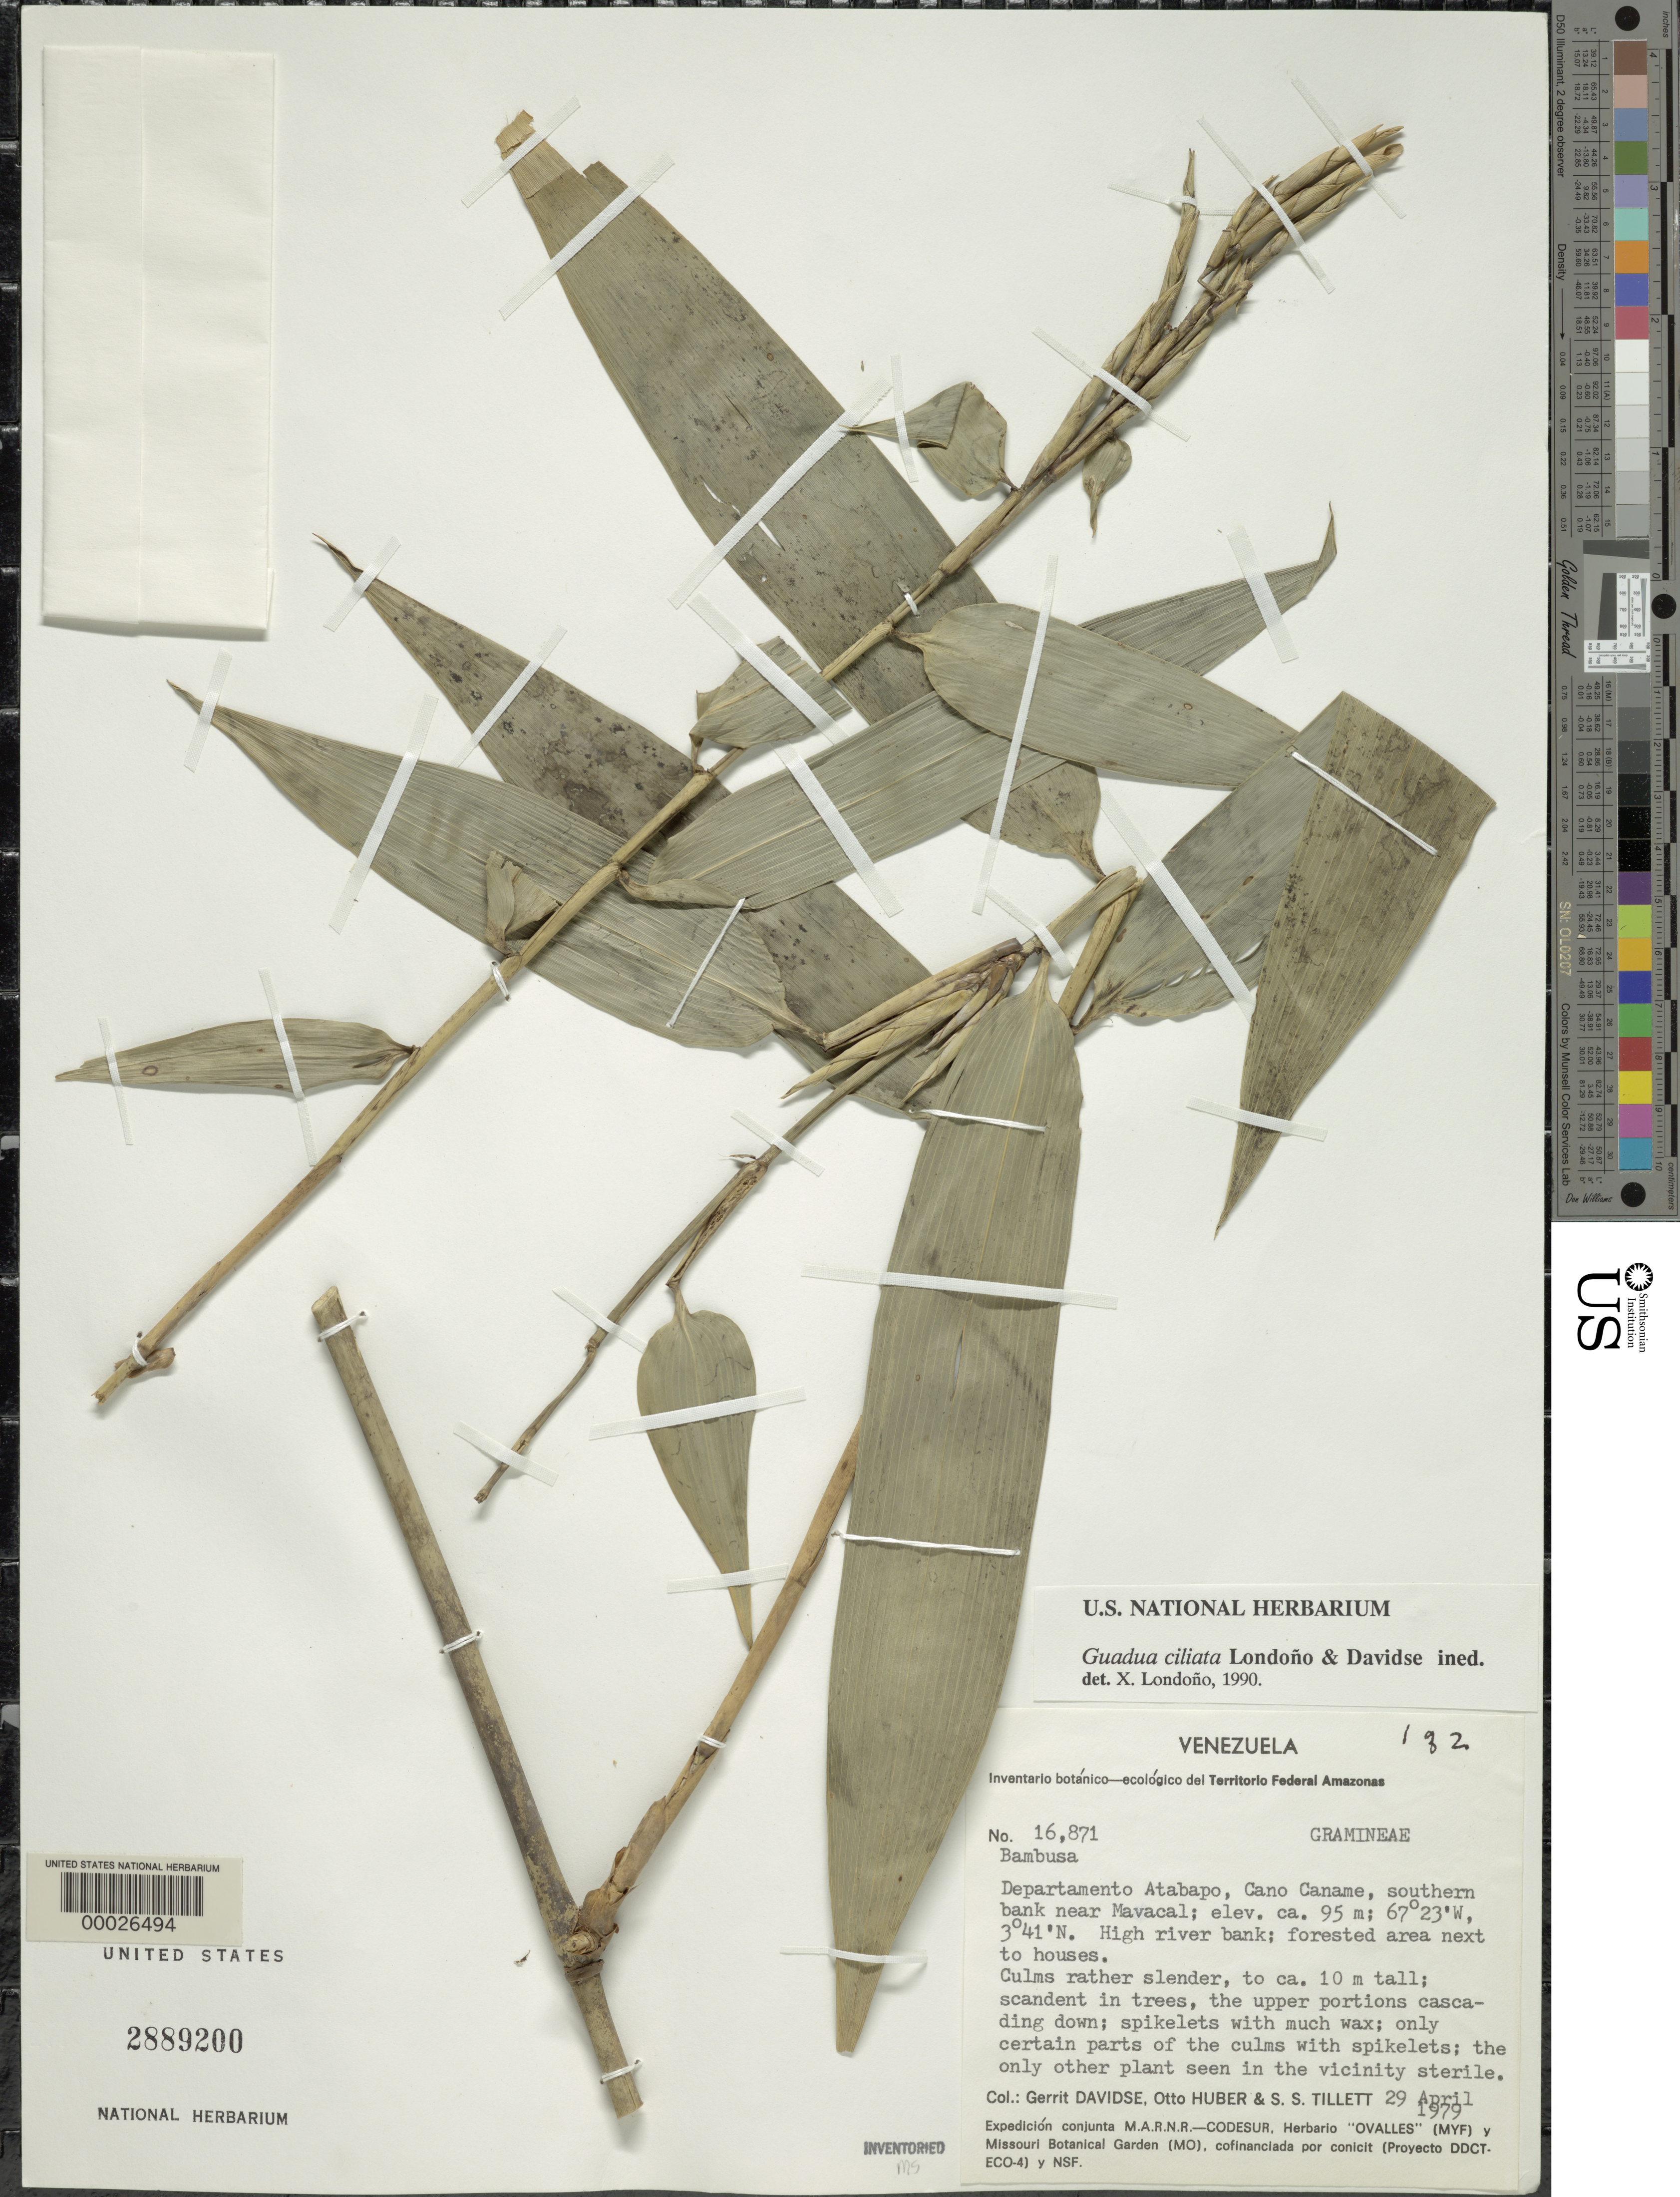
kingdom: Plantae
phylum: Tracheophyta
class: Liliopsida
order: Poales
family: Poaceae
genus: Guadua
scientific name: Guadua ciliata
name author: Londoño & Davidse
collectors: G. Davidse, O. Huber & S. S. Tillett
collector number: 16871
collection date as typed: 29 Apr 1979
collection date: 1979-04-29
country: Venezuela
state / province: Amazonas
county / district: Atabapo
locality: Cano Caname, southern bank near Mavacal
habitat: High river bank; forested area next to houses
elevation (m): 95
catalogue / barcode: US 2889200